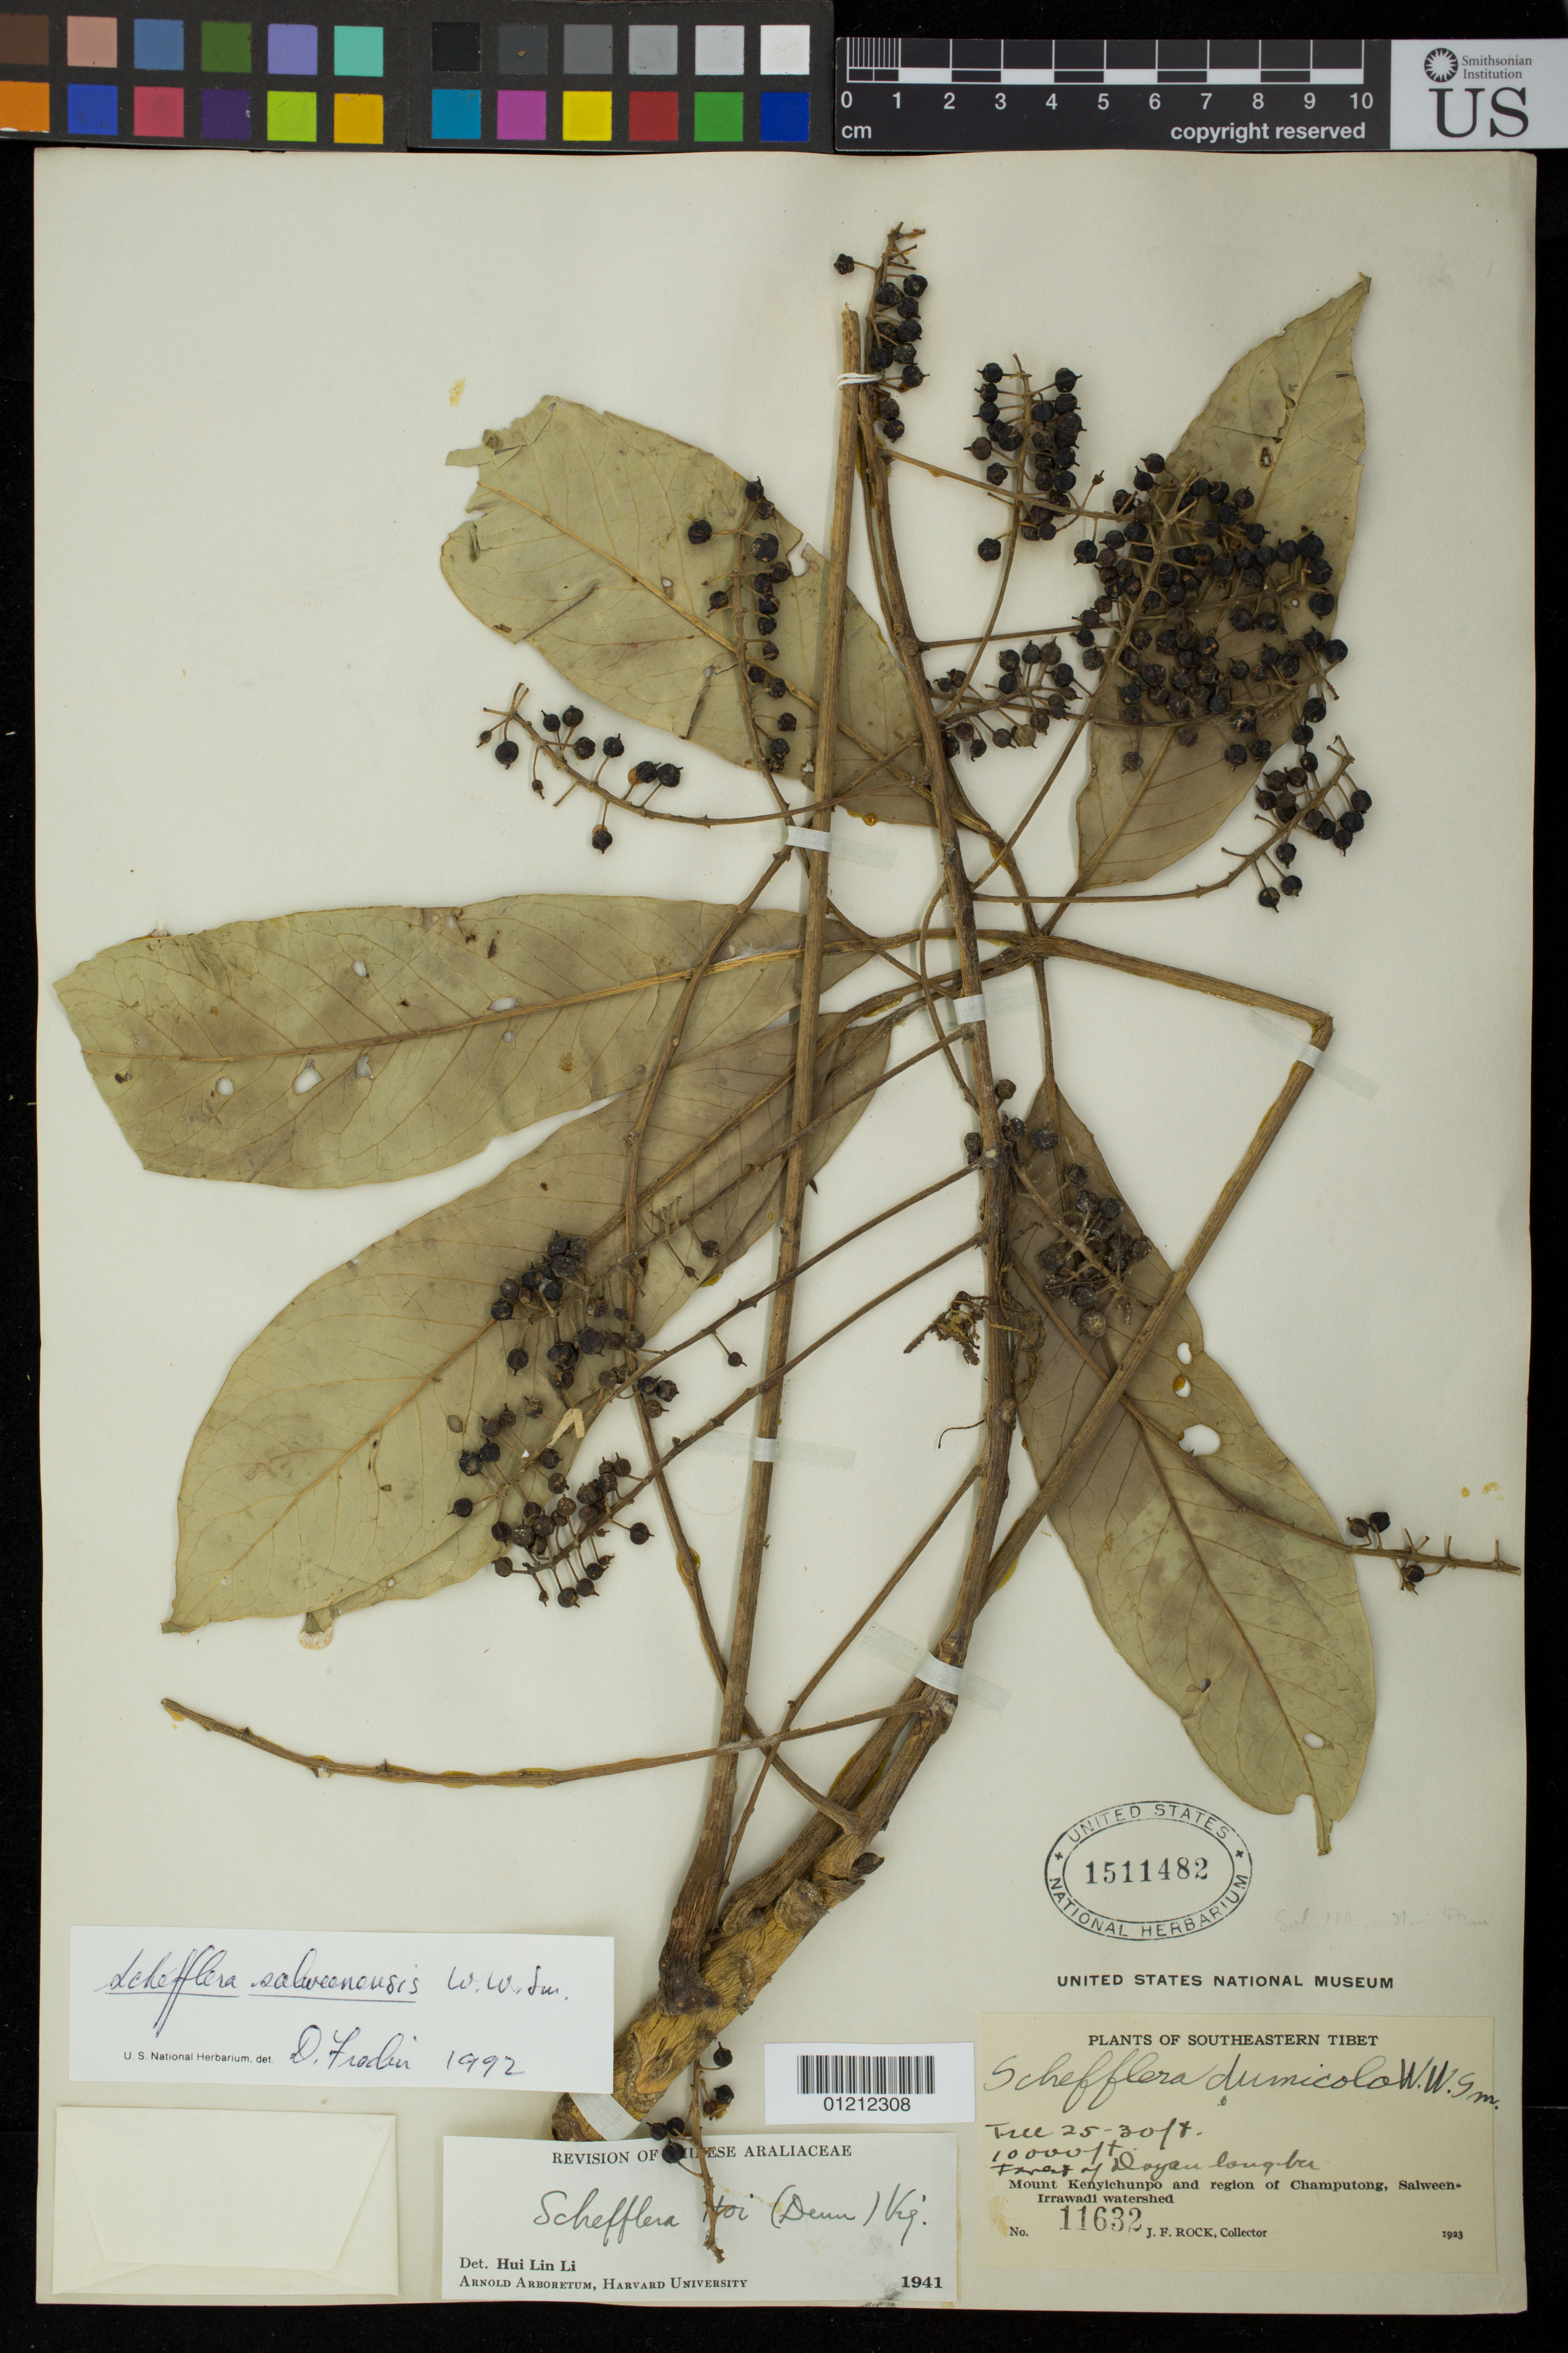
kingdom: Plantae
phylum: Tracheophyta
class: Magnoliopsida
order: Apiales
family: Araliaceae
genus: Schefflera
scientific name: Schefflera salweenensis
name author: W.W. Sm.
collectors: J. Rock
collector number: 11632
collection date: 1923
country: China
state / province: Yunnan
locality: Mount Kenyichunpo and region of Champutong, Saleen-Irrawadl watershed. Forest of Doyan longber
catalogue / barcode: US 1511482